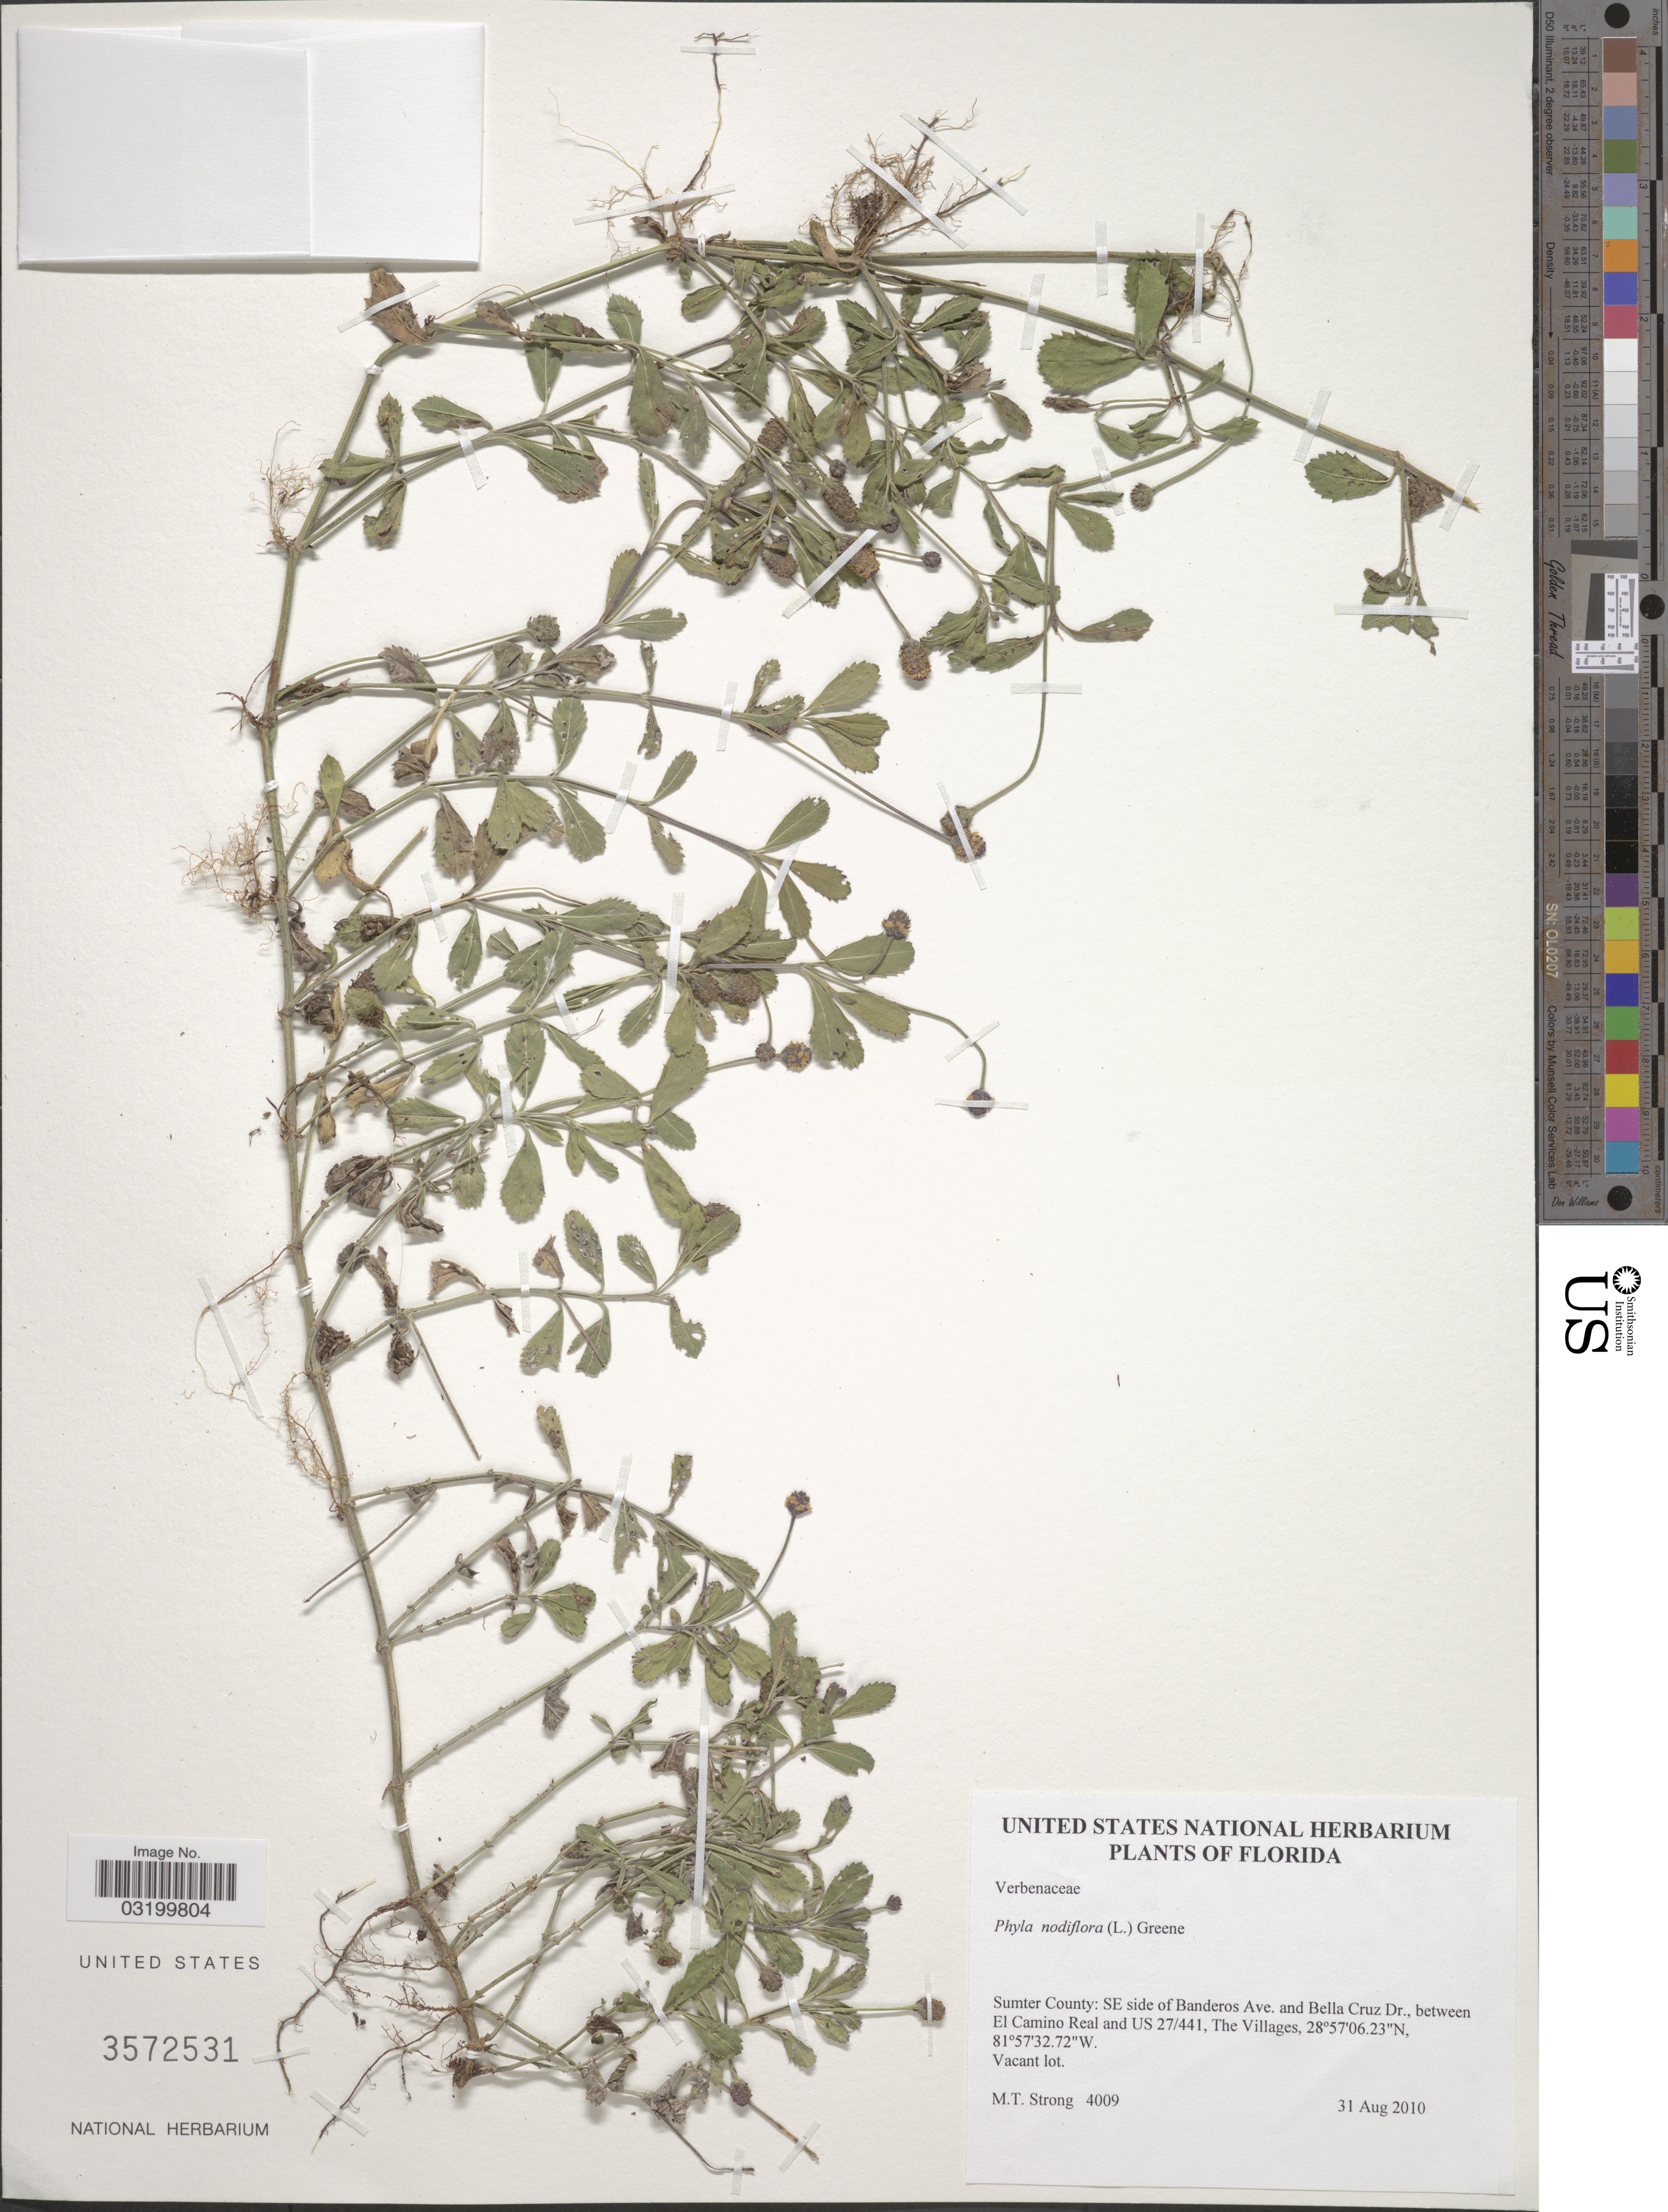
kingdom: Plantae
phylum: Tracheophyta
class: Magnoliopsida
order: Lamiales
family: Verbenaceae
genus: Phyla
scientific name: Phyla nodiflora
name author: (L.) Greene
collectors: M. T. Strong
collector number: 4009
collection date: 2010-08-31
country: United States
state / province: Florida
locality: Sumter County: SE side of Banderos Ave. and Bella Cruz Dr., between El Camino Real. and US 27/441. The Villages. Vacant lot.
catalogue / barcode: US 3572531